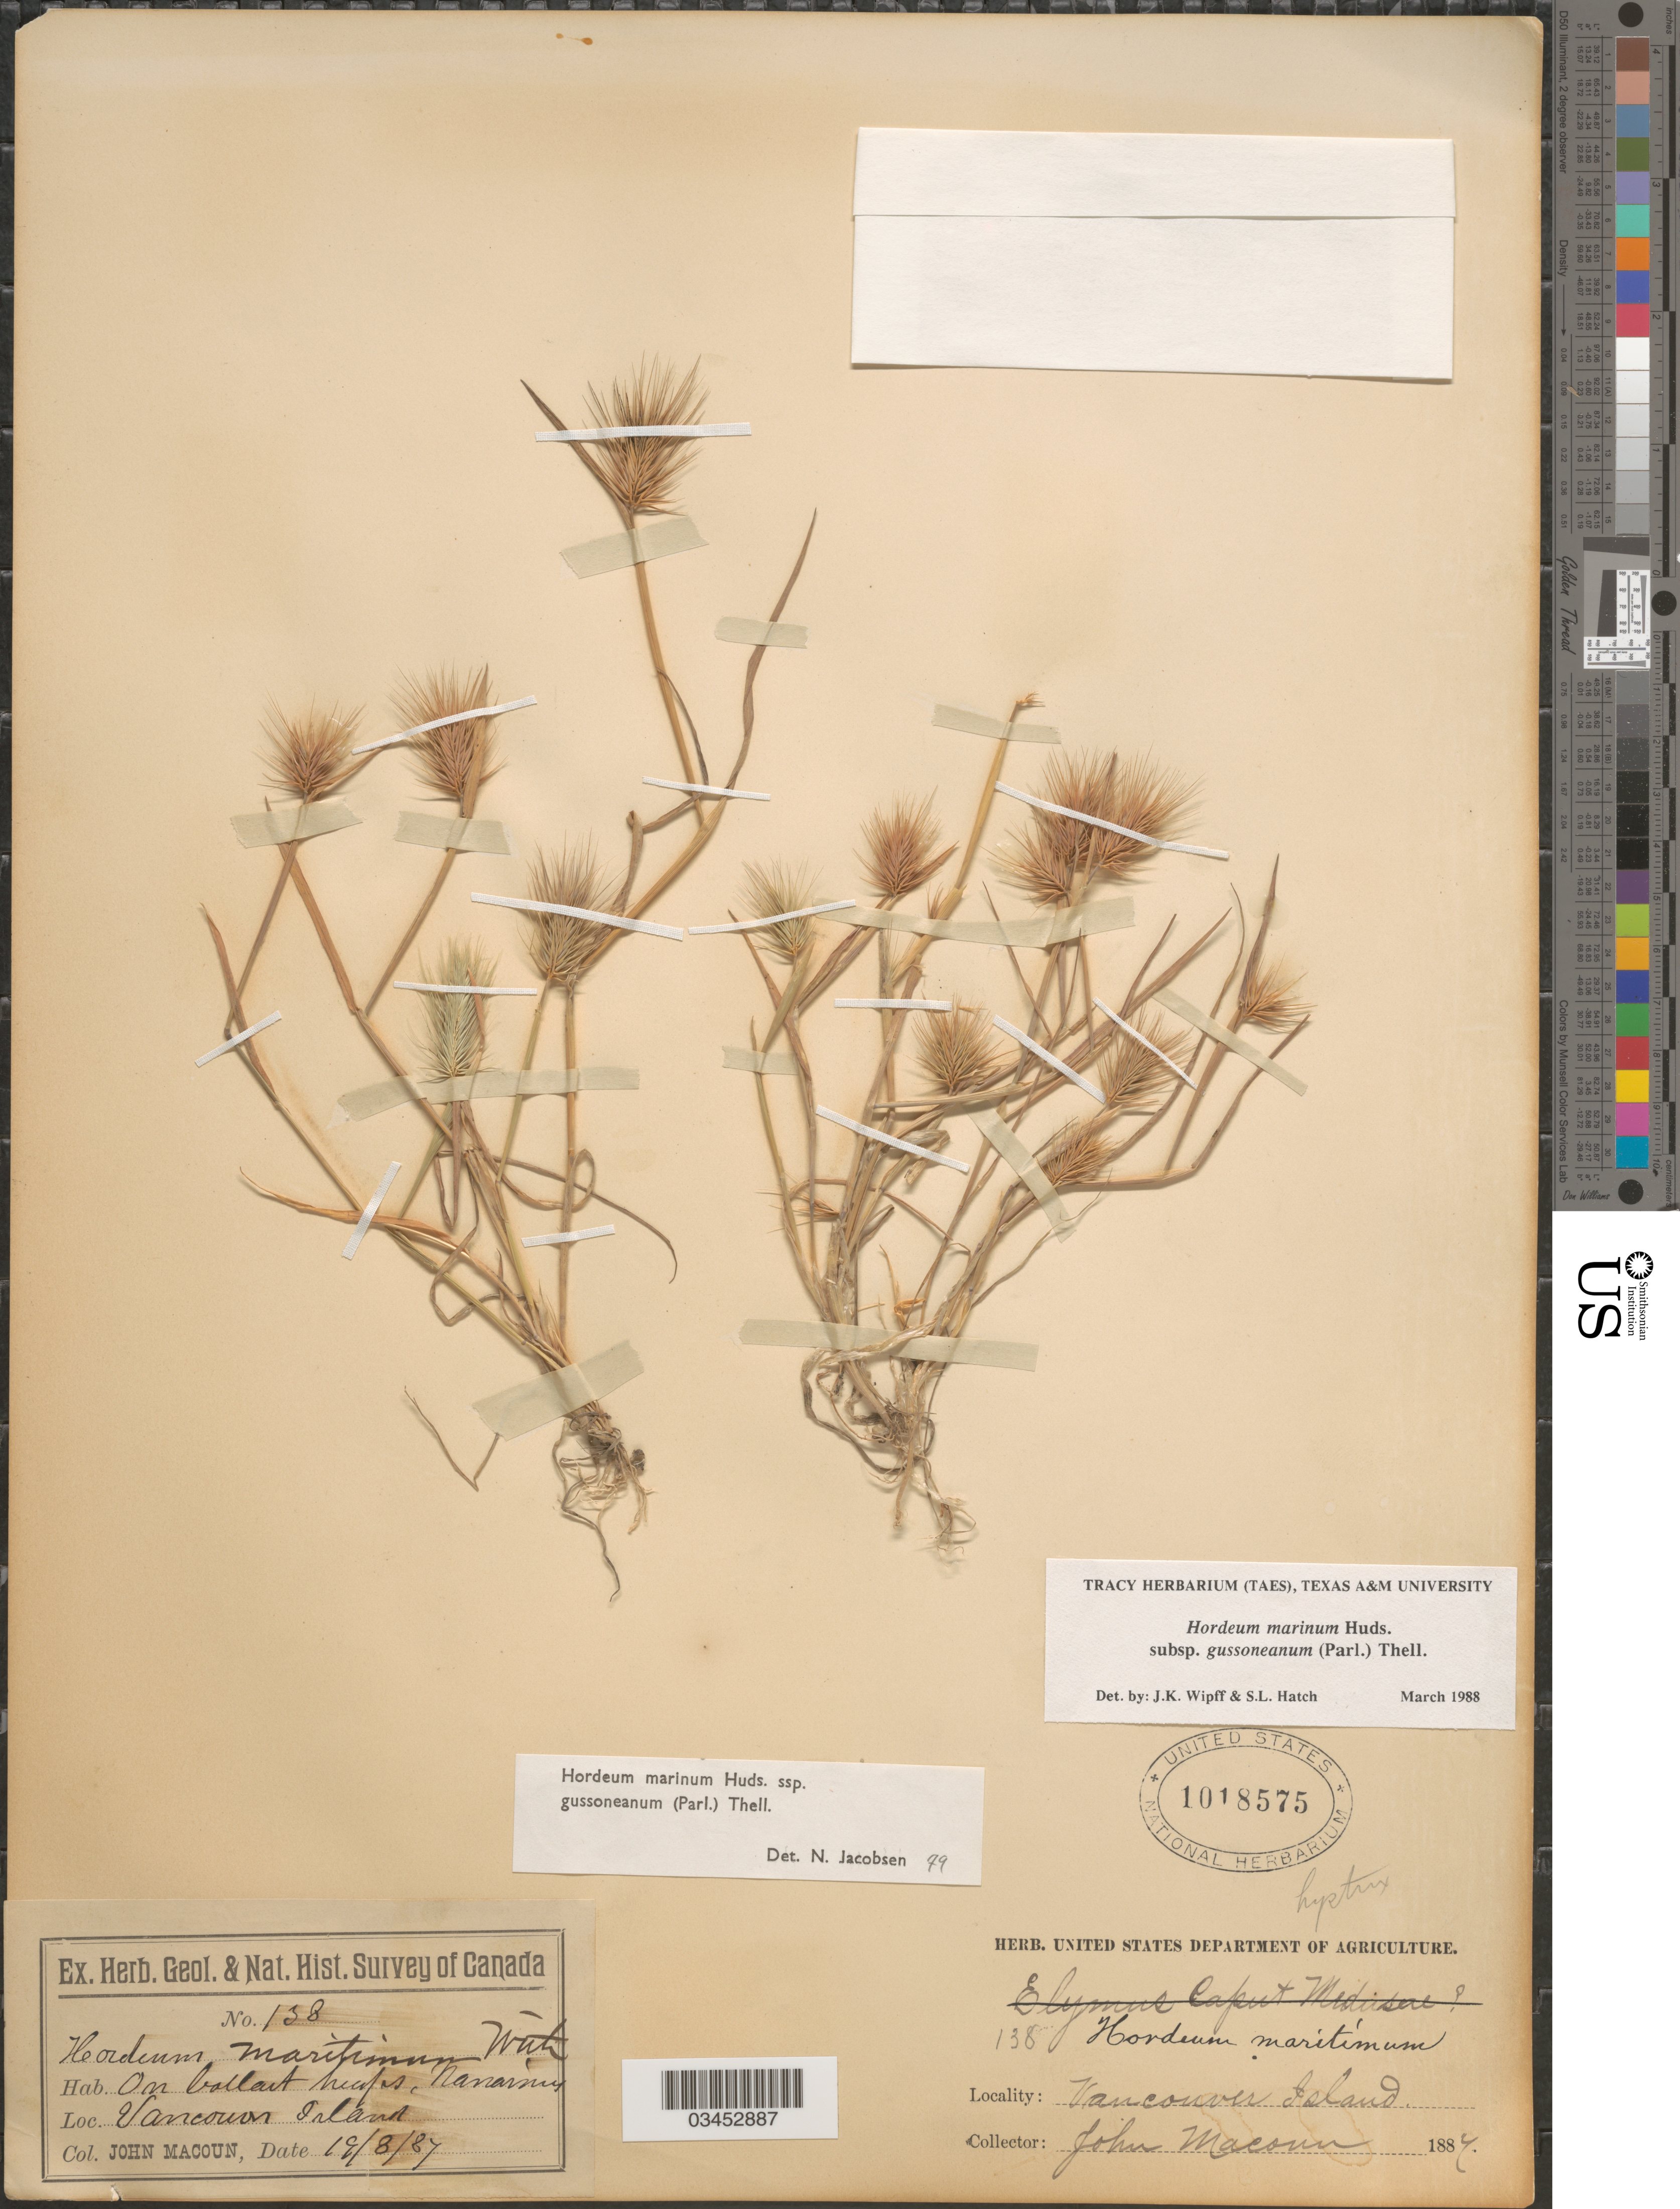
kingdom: Plantae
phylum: Tracheophyta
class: Liliopsida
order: Poales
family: Poaceae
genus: Hordeum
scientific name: Hordeum marinum subsp. gussoneanum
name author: (Parl.) Thell.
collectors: J. Macoun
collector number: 138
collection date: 1887-08-19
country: Canada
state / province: British Columbia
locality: Geol. & Nat. Hist. Survey of Canada. On ballast heads, Nanaimo. Vancouver Island.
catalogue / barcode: US 1018575